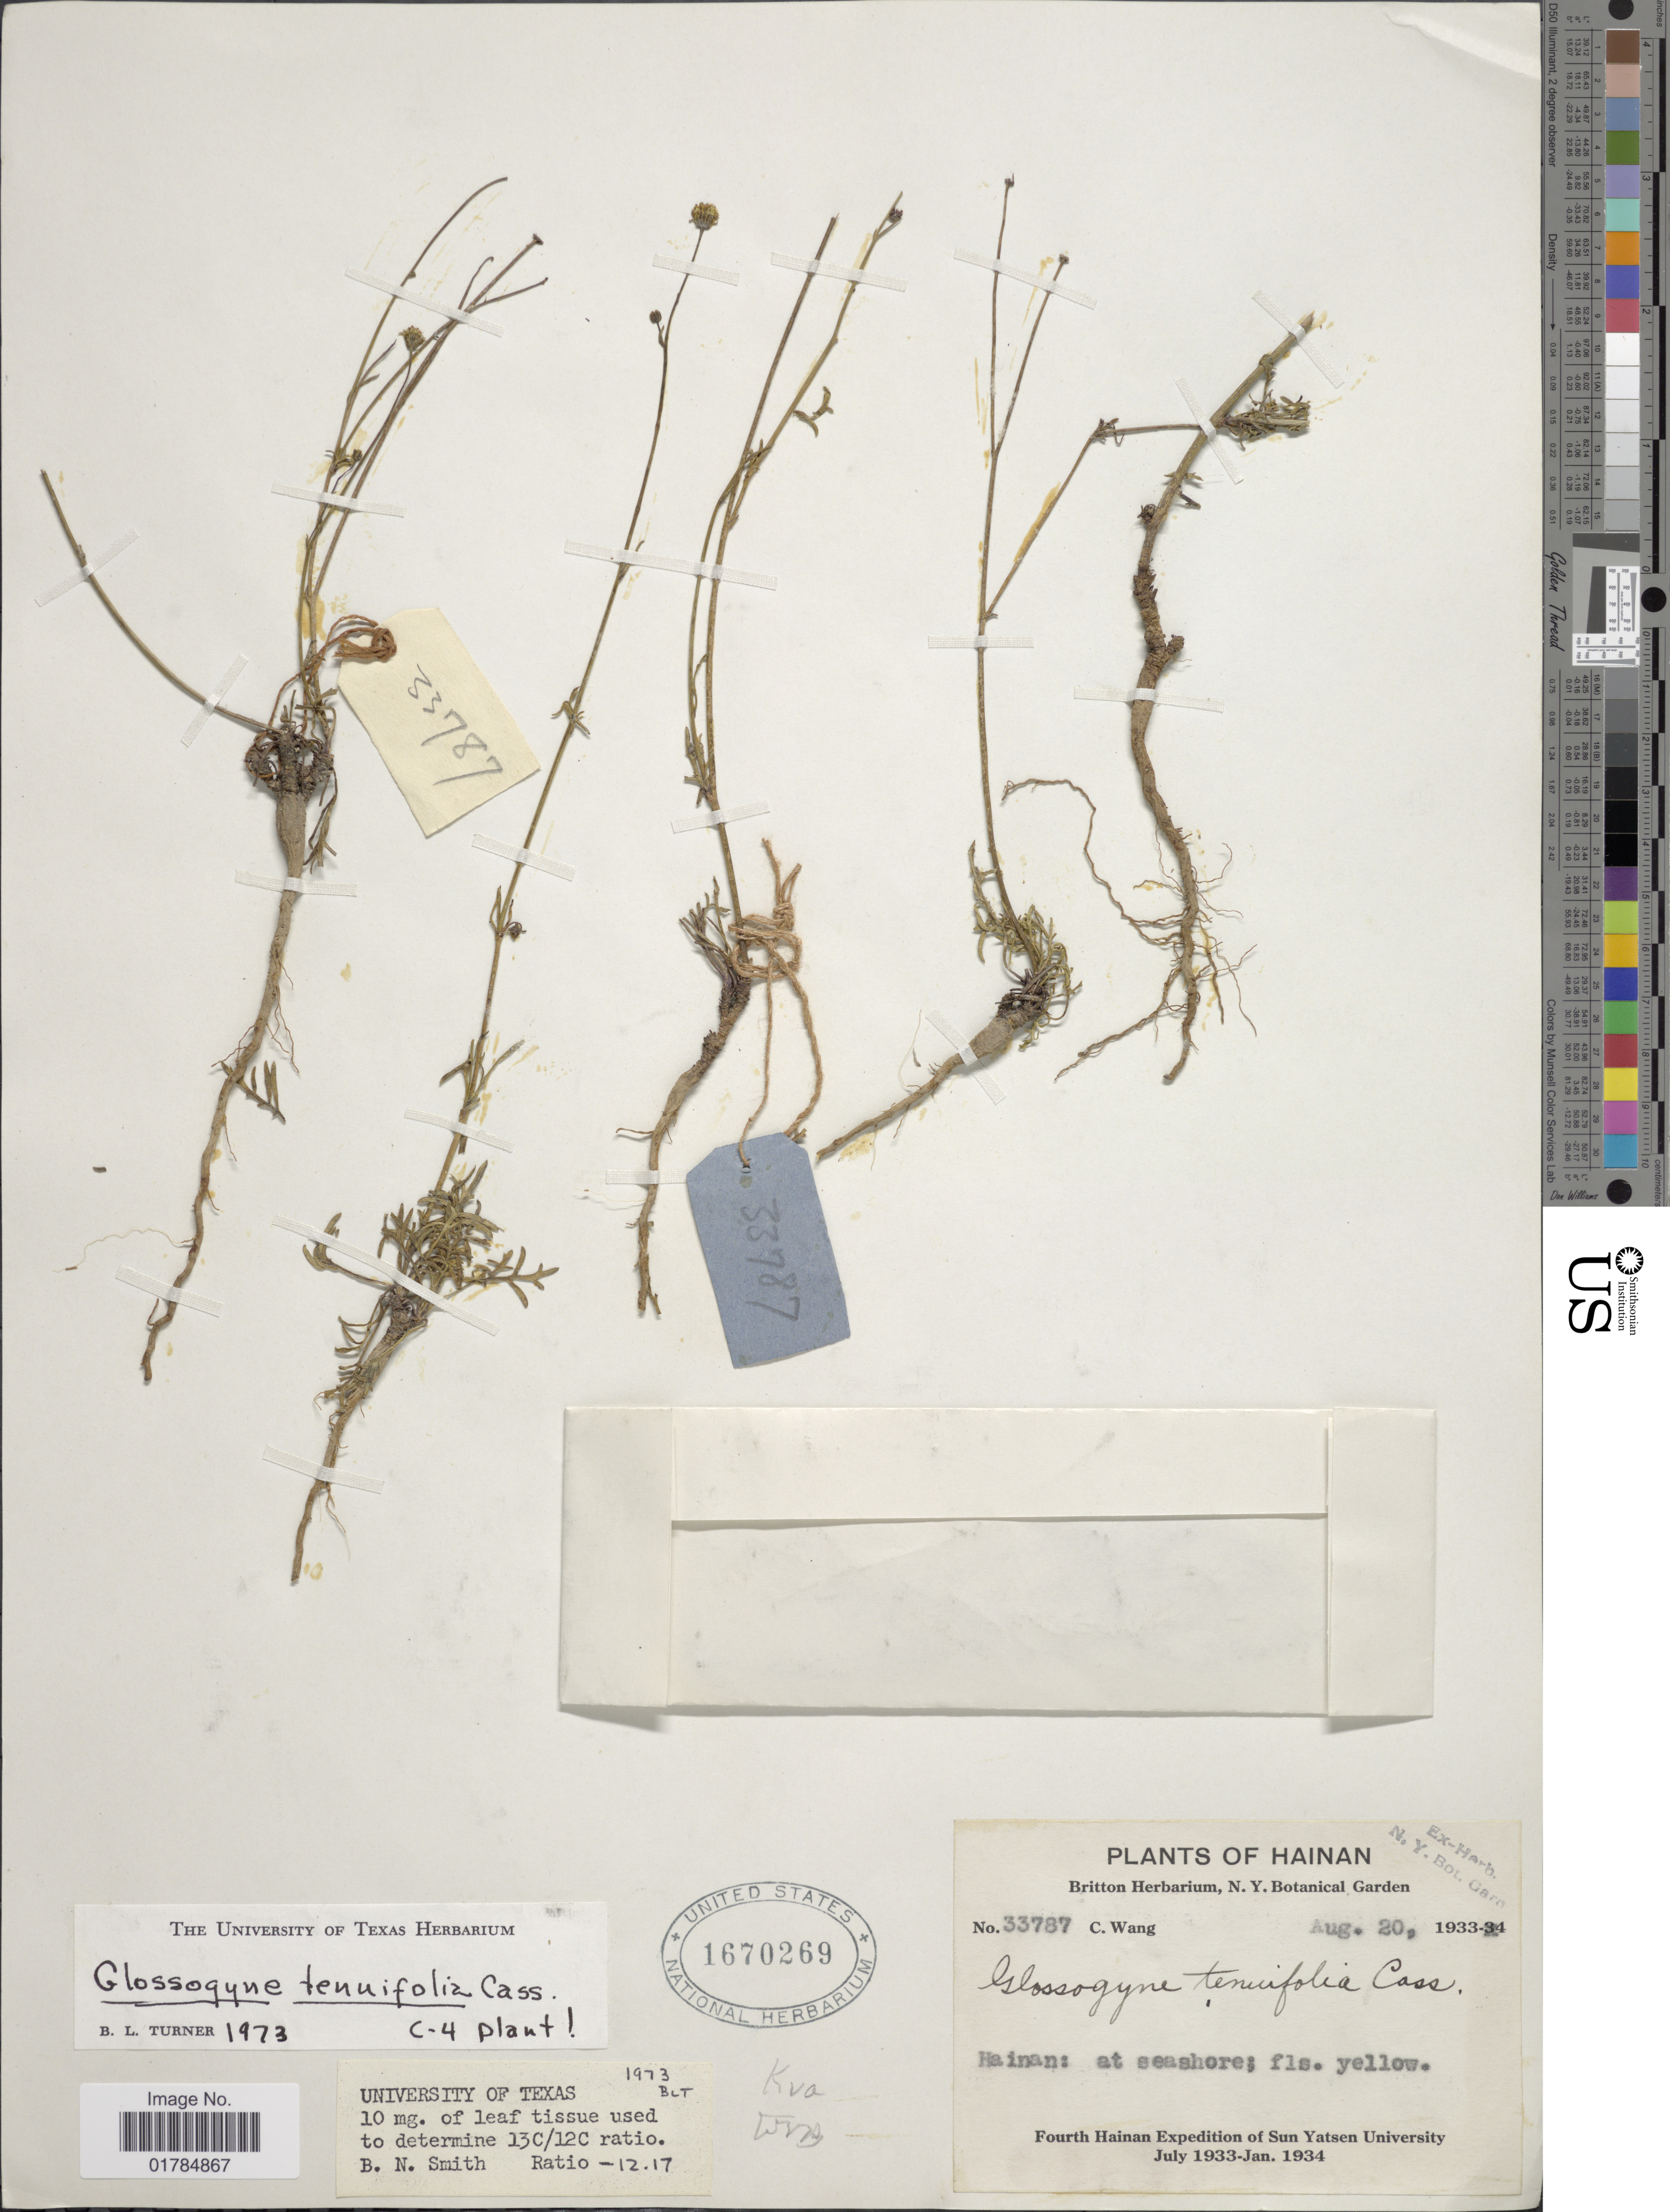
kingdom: Plantae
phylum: Tracheophyta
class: Magnoliopsida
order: Asterales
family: Asteraceae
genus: Glossogyne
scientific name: Glossogyne tenuifolia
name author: (Labill.)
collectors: C. Wang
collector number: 33787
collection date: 1933-08-20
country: China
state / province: Hainan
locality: Hainan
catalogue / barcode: US 1670269